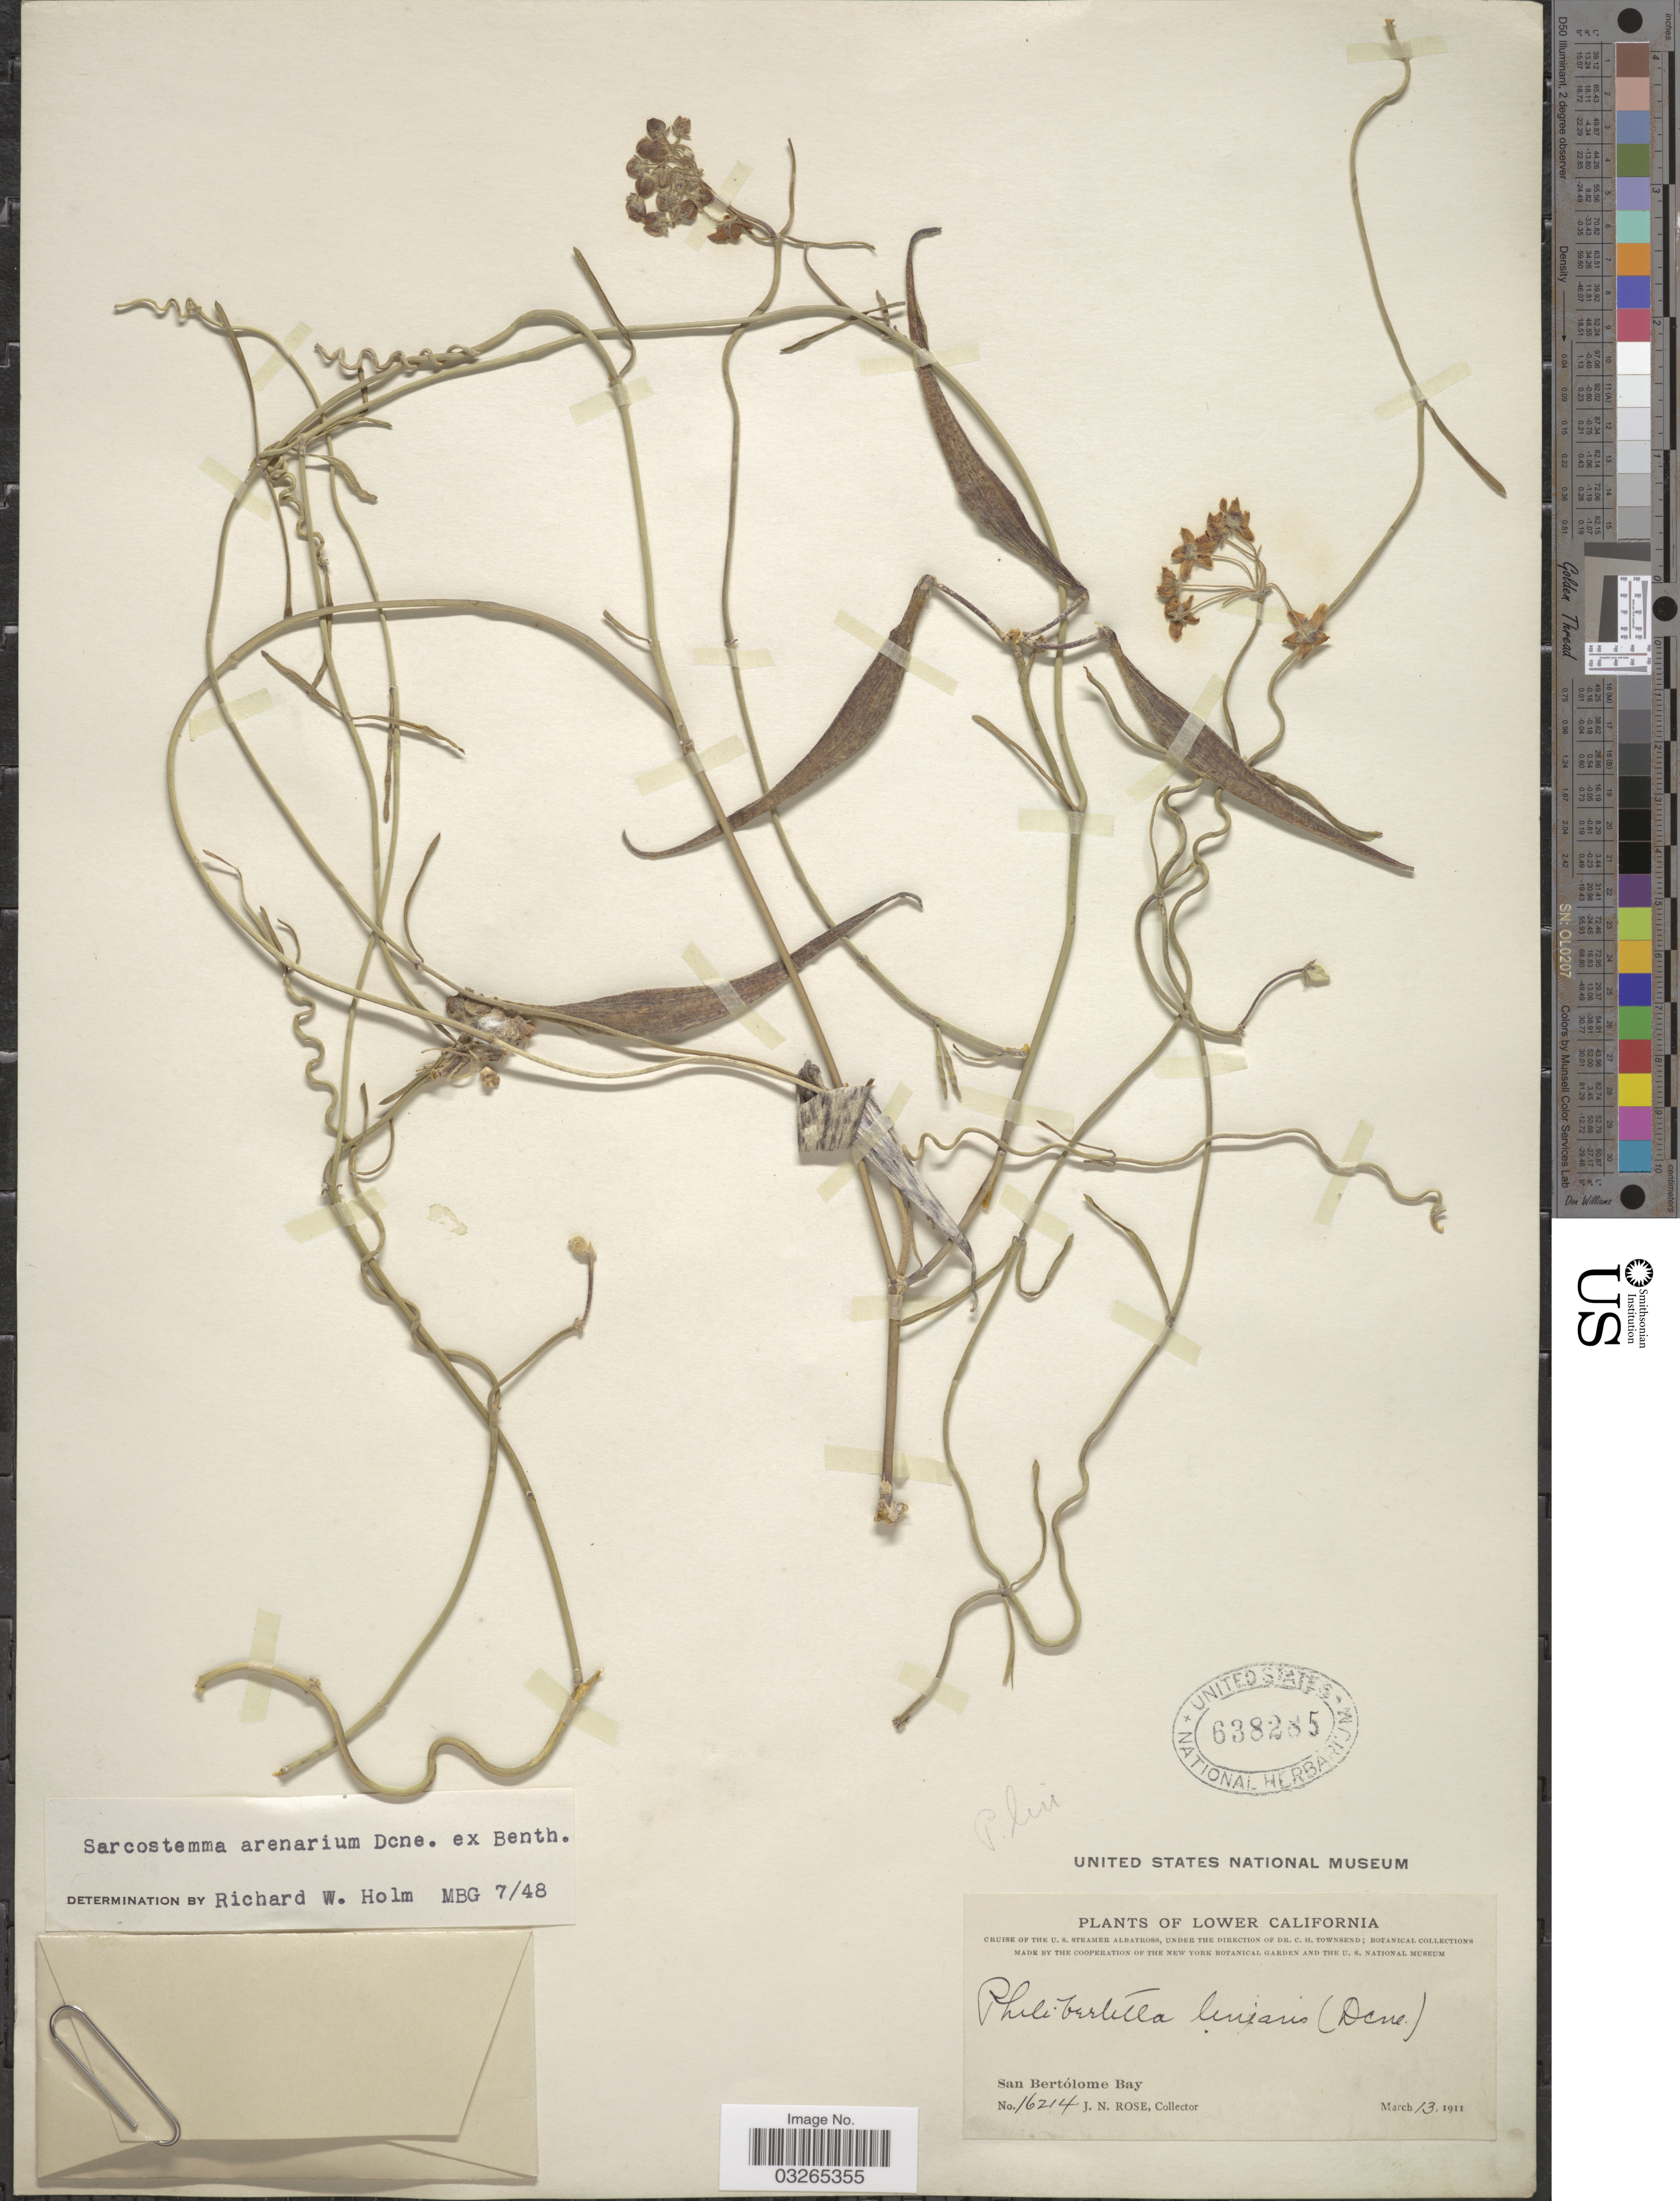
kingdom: Plantae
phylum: Tracheophyta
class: Magnoliopsida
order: Gentianales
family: Apocynaceae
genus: Sarcostemma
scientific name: Sarcostemma arenarium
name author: Decne. ex Benth.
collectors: J. N. Rose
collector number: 16214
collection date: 1911-03-13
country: Mexico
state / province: Baja California Sur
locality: Lower California. San Bertólome Bay.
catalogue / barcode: US 638285